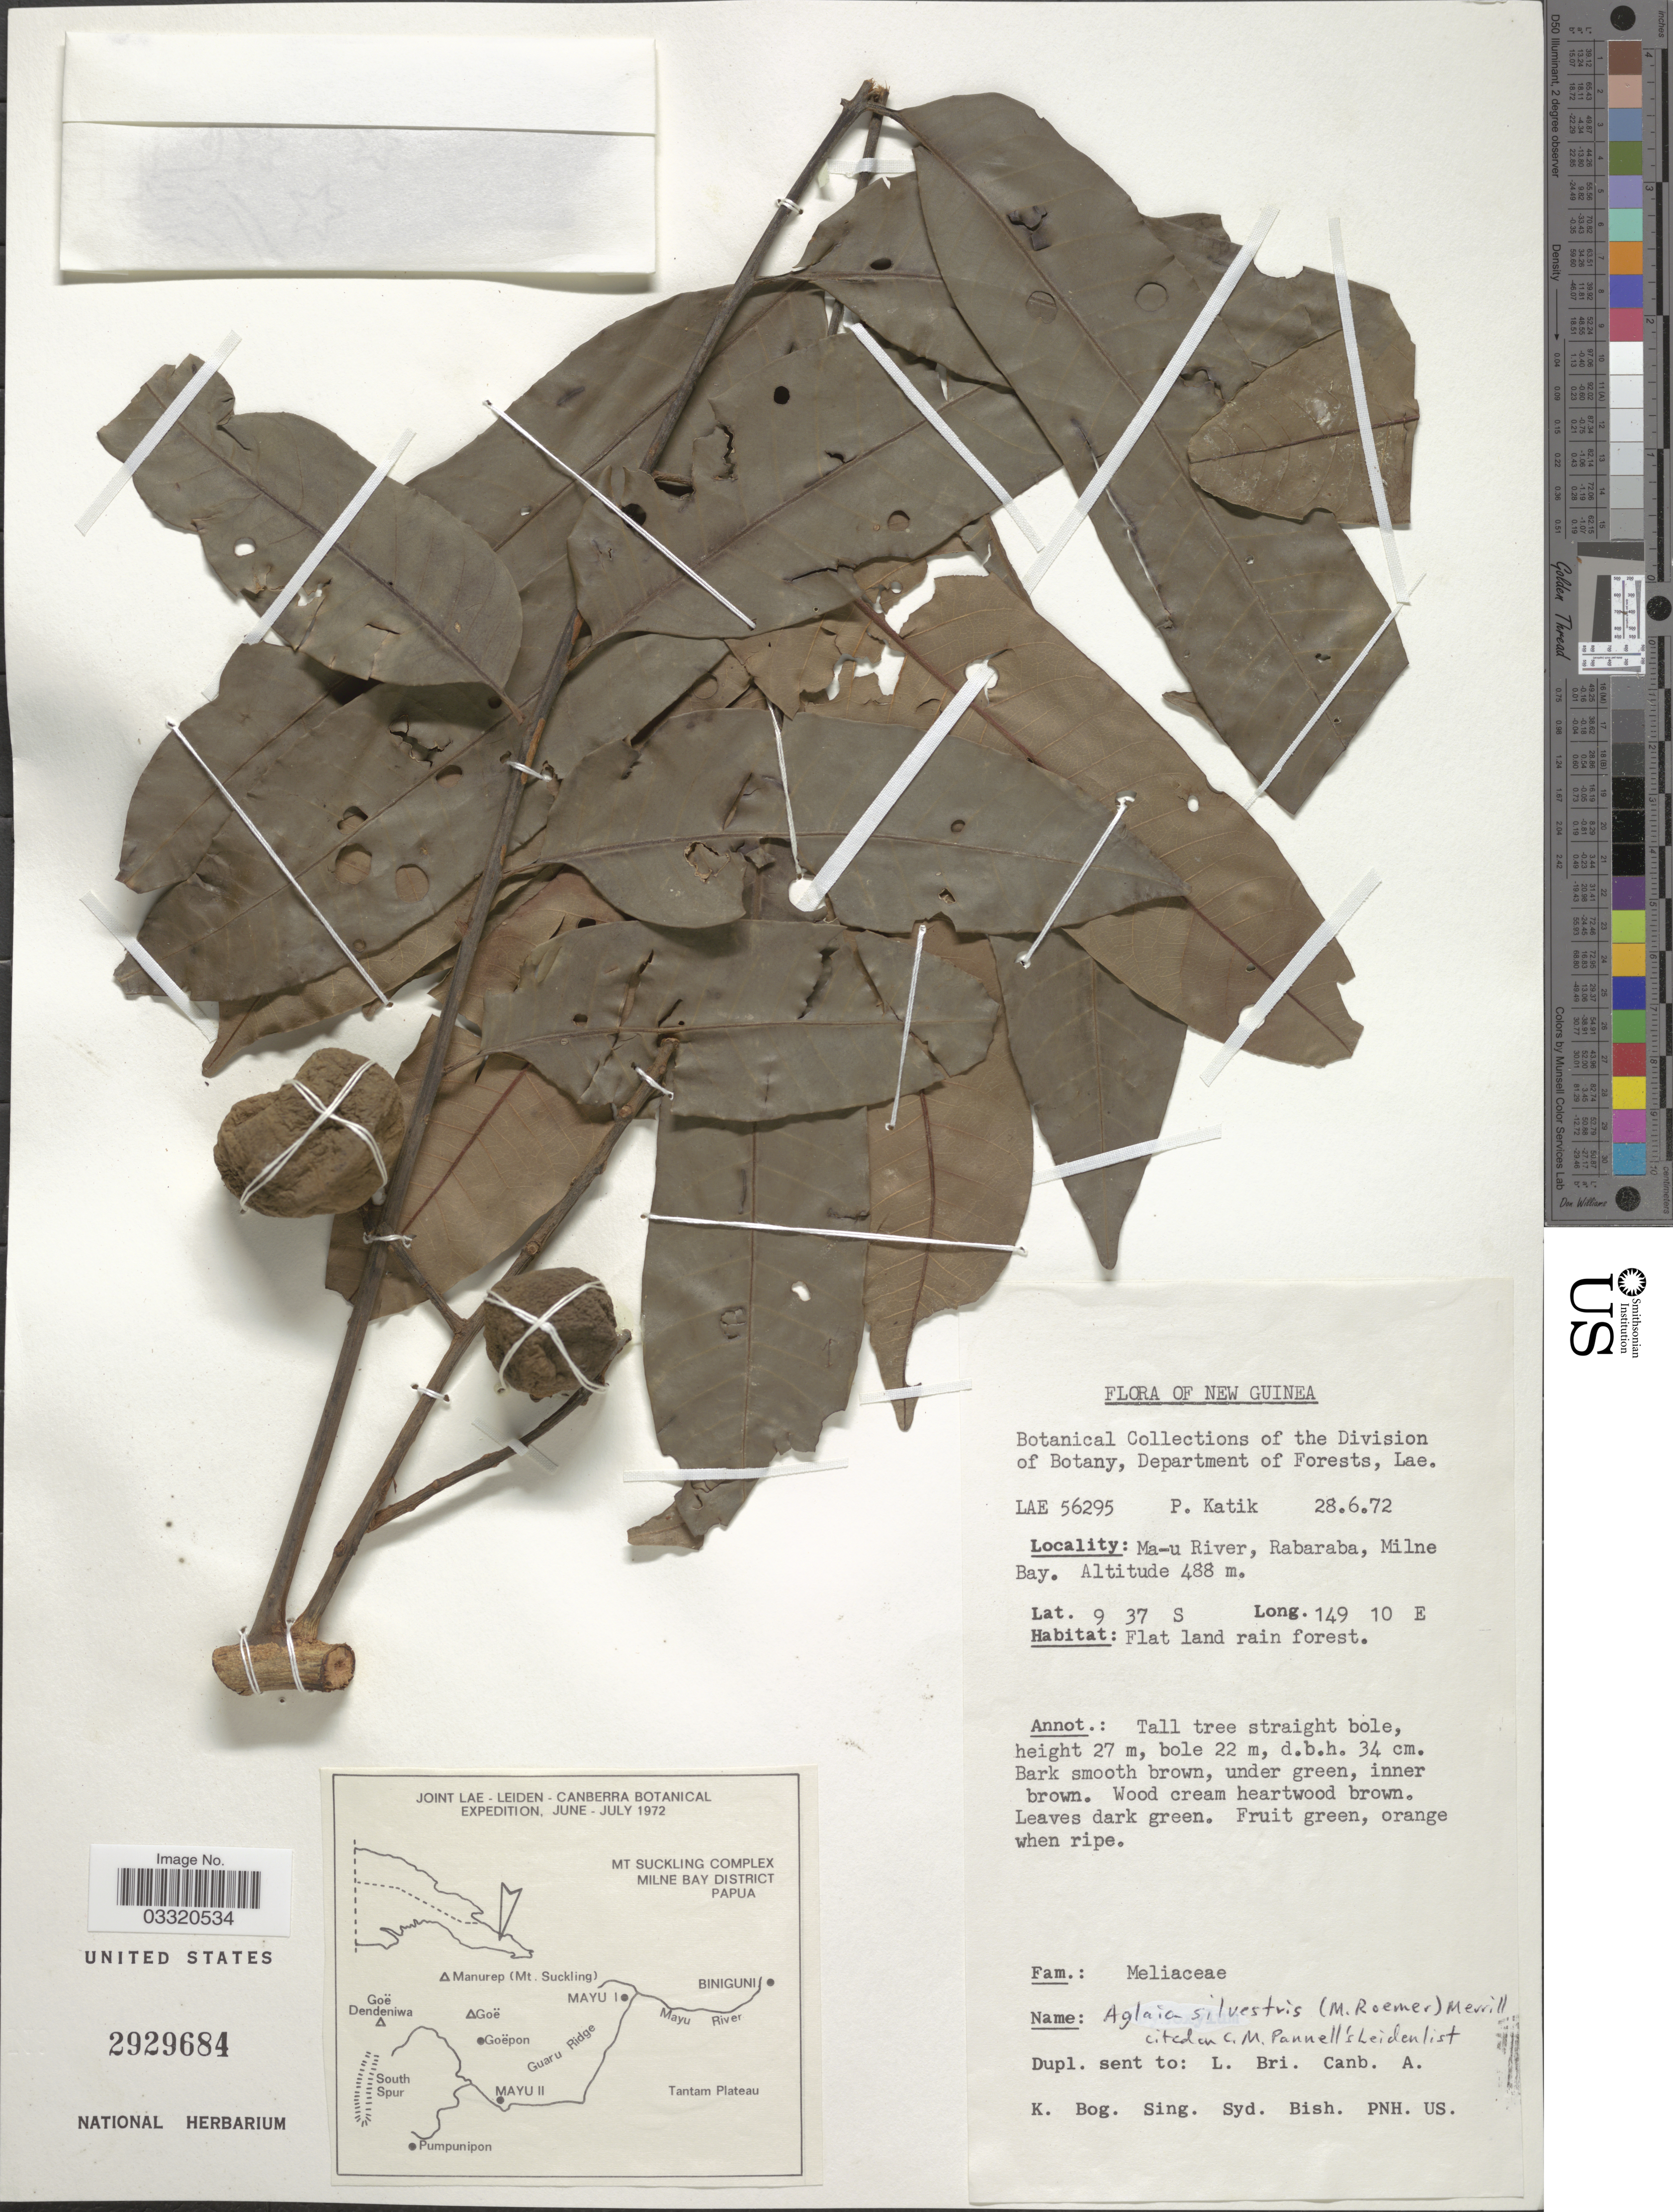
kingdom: Plantae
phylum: Tracheophyta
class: Magnoliopsida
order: Sapindales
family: Meliaceae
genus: Aglaia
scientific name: Aglaia silvestris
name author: (M. Roem.) Merr.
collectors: P. Katik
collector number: LAE56295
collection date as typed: Transcribed d/m/y: 28/6/72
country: Papua New Guinea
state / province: Milne Bay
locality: New Guinea. Ma-u River, Rabaraba.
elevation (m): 488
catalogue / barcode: US 2929684